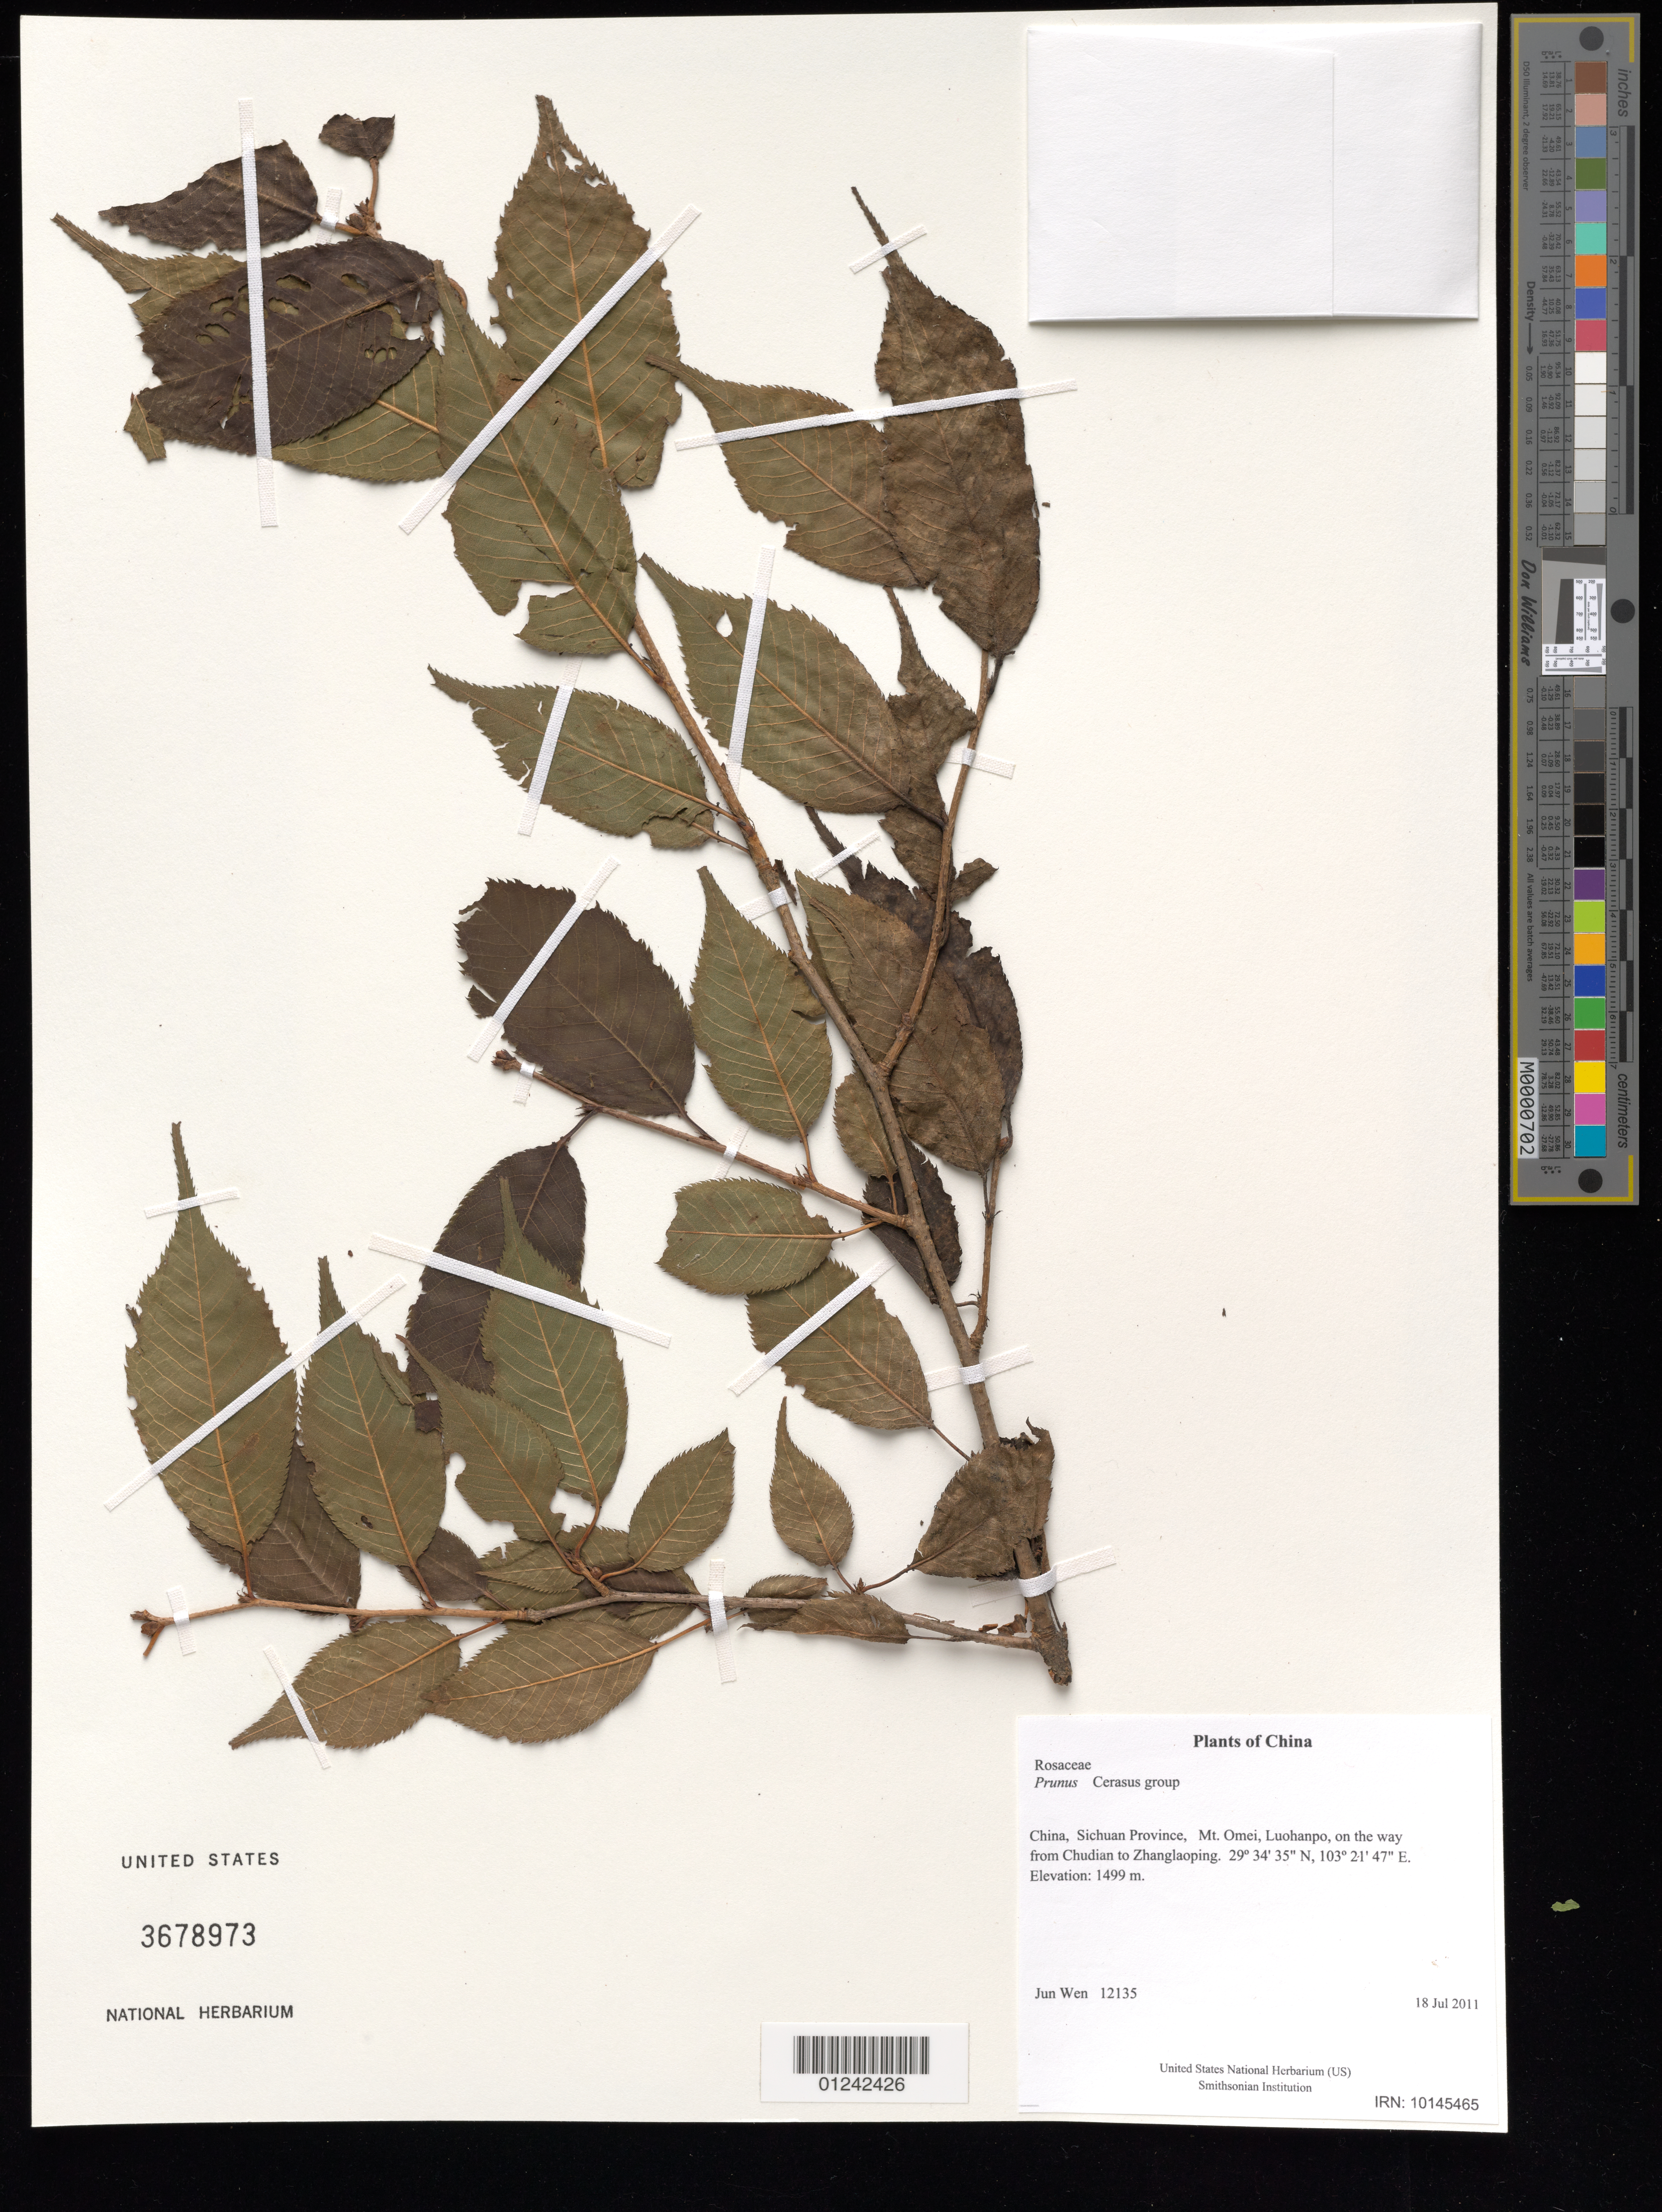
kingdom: Plantae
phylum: Tracheophyta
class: Magnoliopsida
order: Rosales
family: Rosaceae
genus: Prunus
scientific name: Prunus sp.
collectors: J. Wen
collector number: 12135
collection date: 2011-07-18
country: China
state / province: Sichuan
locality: Mt. Omei, Luohanpo, on the way from Chudian to Zhanglaoping.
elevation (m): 1499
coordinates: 29 34 34.6 N, 103 21 46.8 E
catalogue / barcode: US 3678973